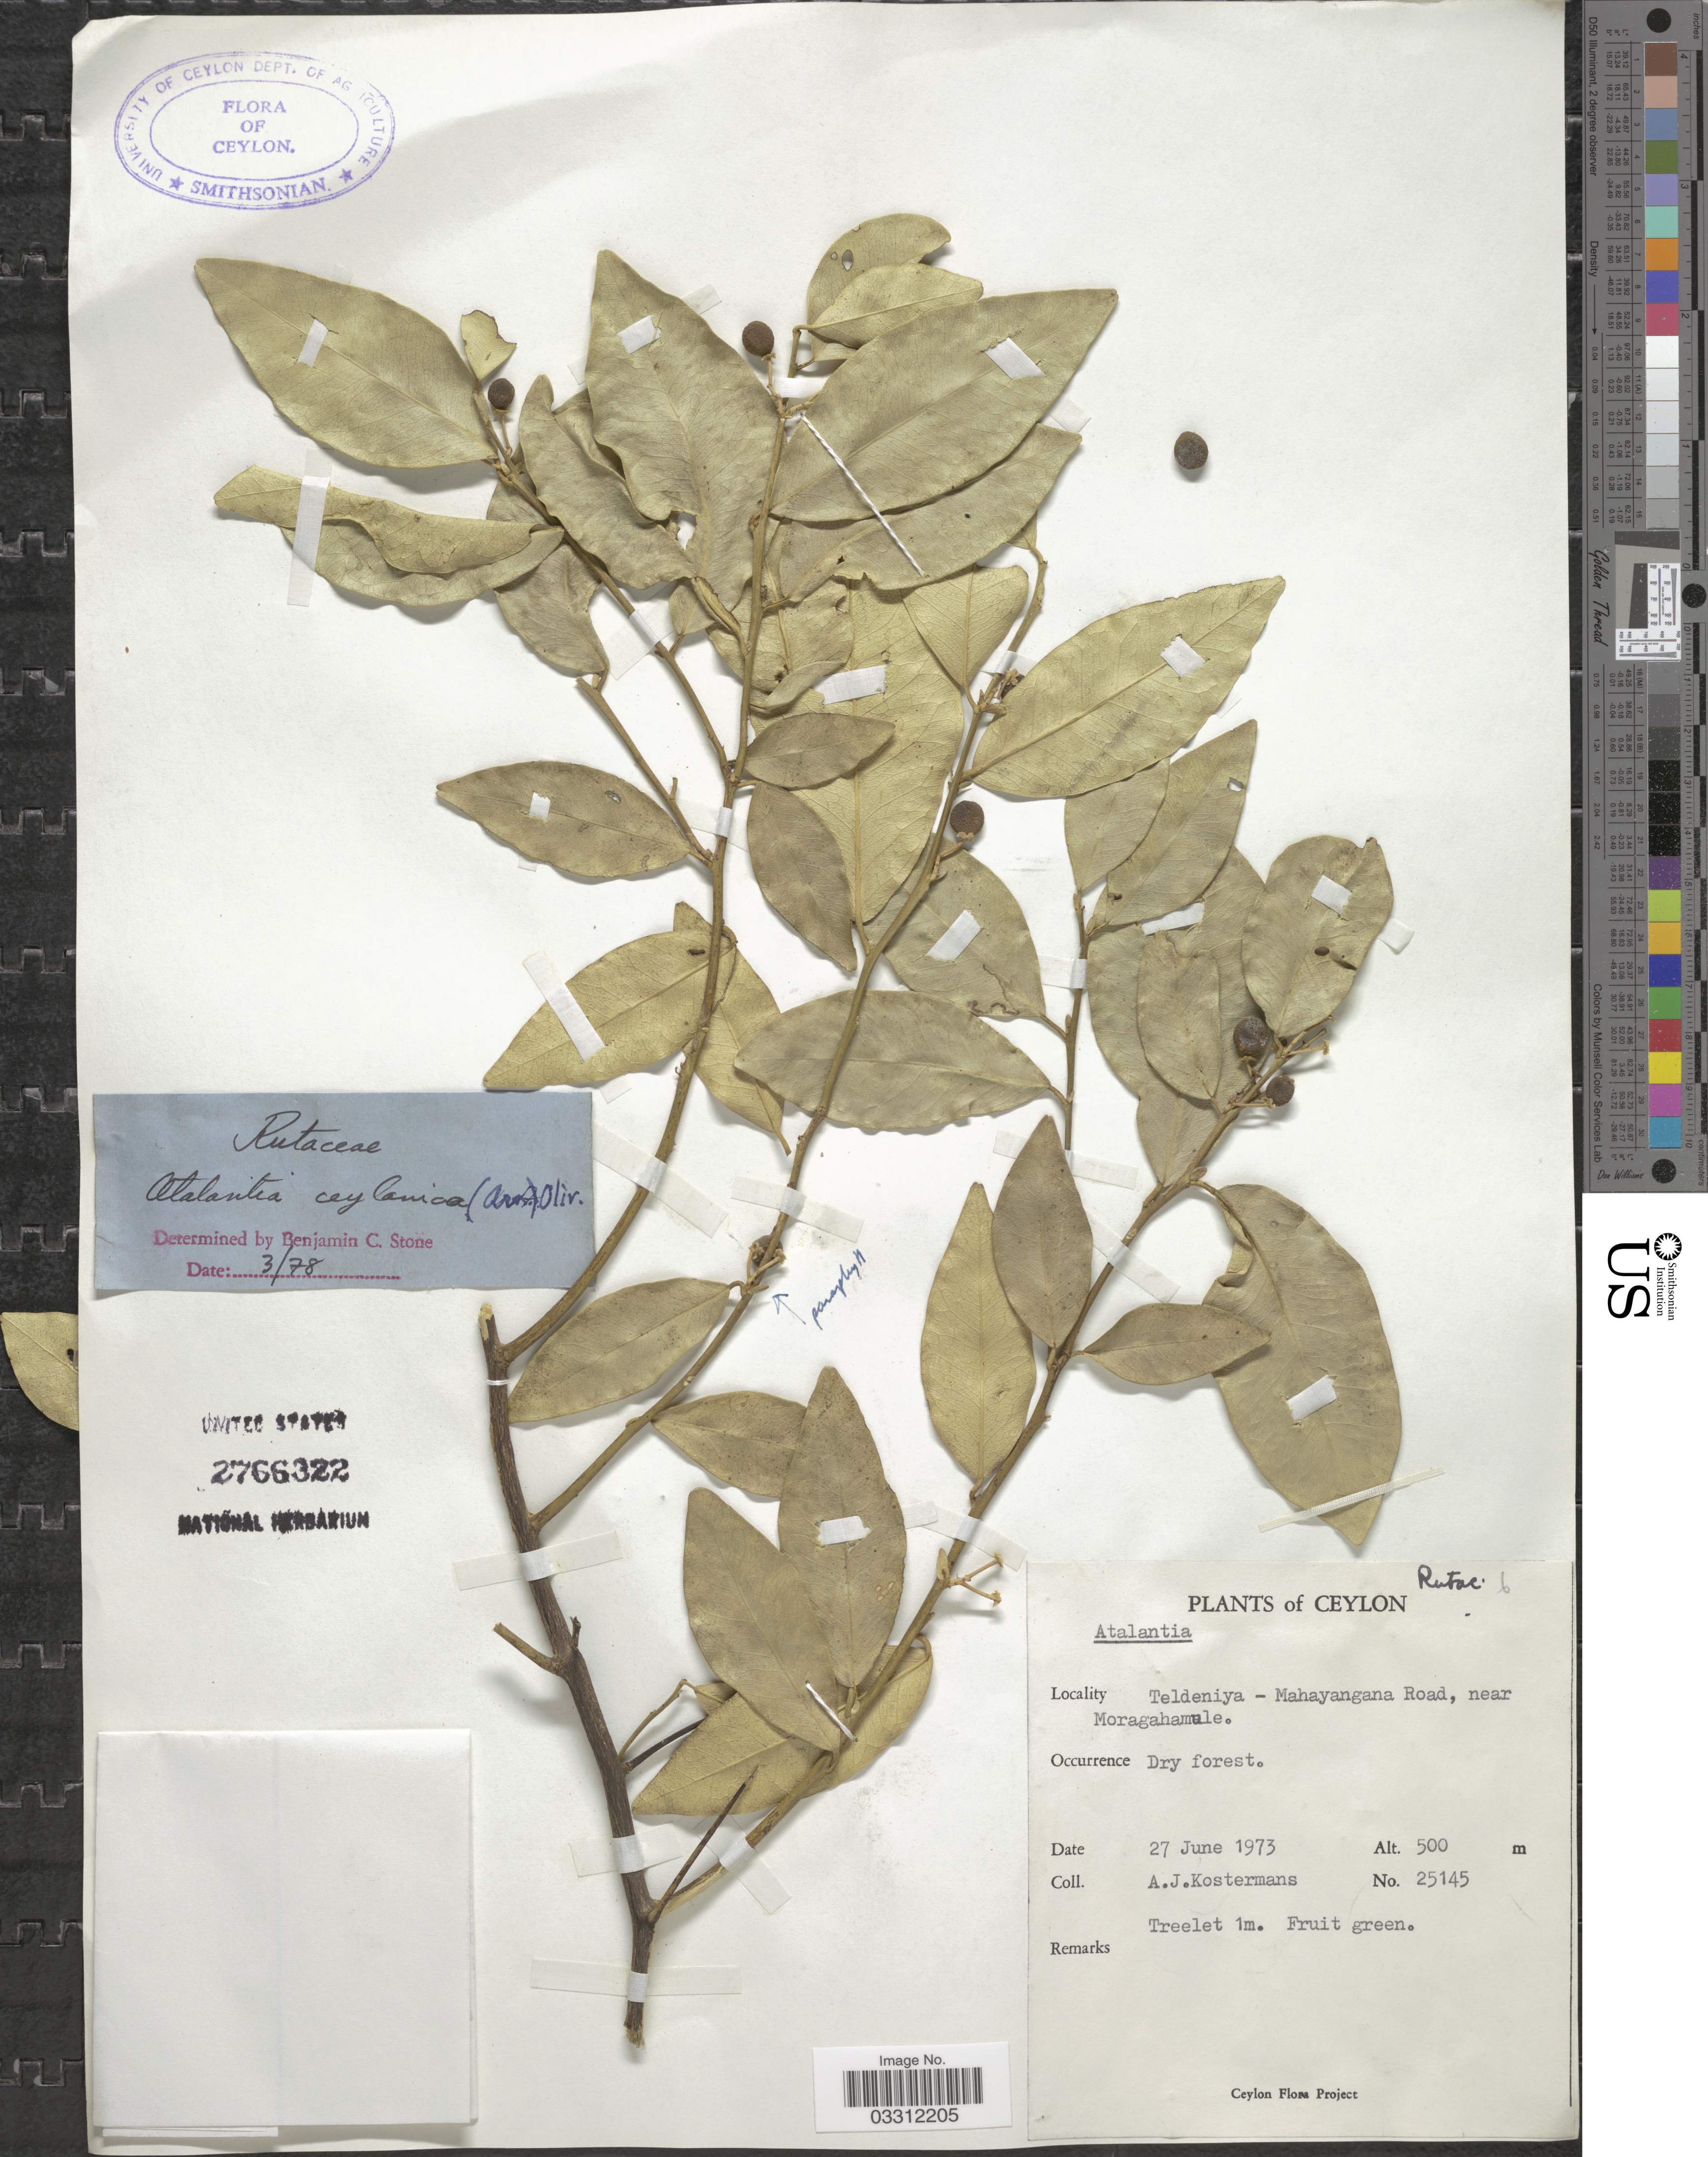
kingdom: Plantae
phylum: Tracheophyta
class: Magnoliopsida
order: Sapindales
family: Rutaceae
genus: Atalantia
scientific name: Atalantia ceylanica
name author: (Arn.) Oliv.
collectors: A. J. G. Kostermans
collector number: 25145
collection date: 1973-06-27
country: Sri Lanka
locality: Ceylon, Teldeniya - Mahayangana Road, near Moragahamule.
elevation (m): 500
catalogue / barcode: US 2766322